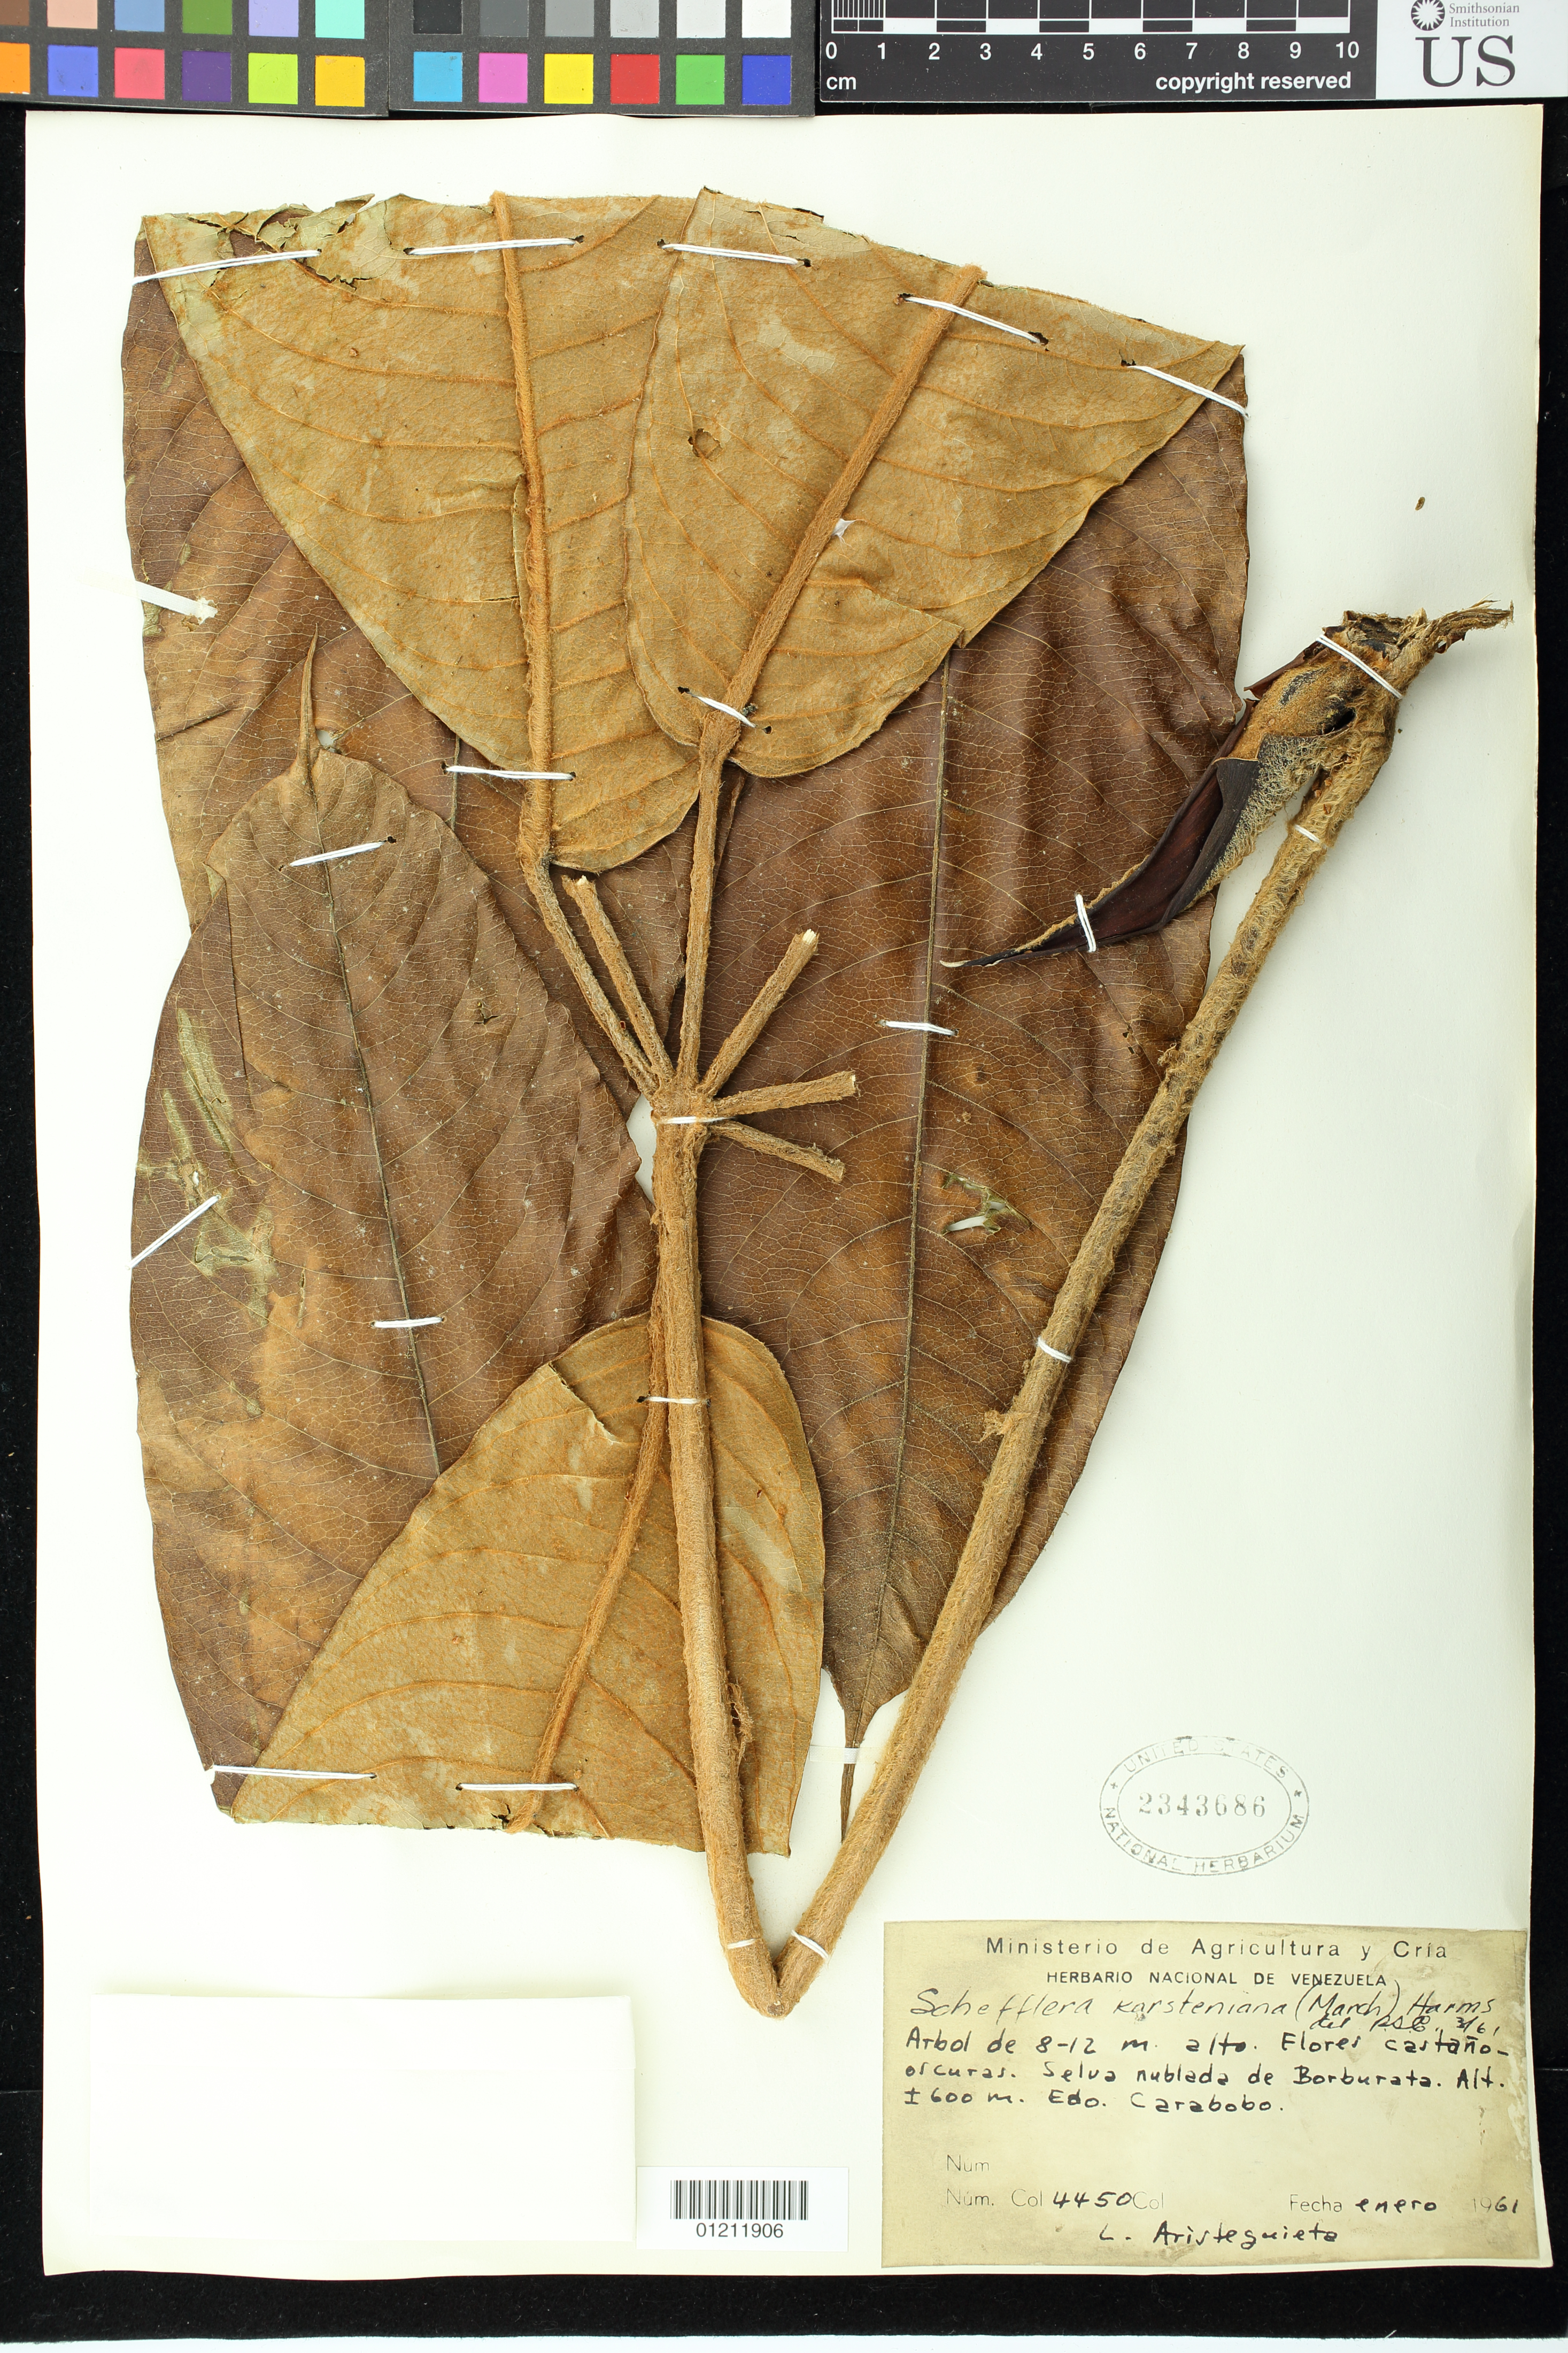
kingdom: Plantae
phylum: Tracheophyta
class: Magnoliopsida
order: Apiales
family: Araliaceae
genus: Schefflera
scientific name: Schefflera karsteniana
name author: (Marchal) Harms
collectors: L. Aristeguieta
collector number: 4450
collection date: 1961-01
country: Venezuela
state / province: Carabobo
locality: Selva nublade de Borburata. Edo Carabobo.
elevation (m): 600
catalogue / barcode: US 2343686